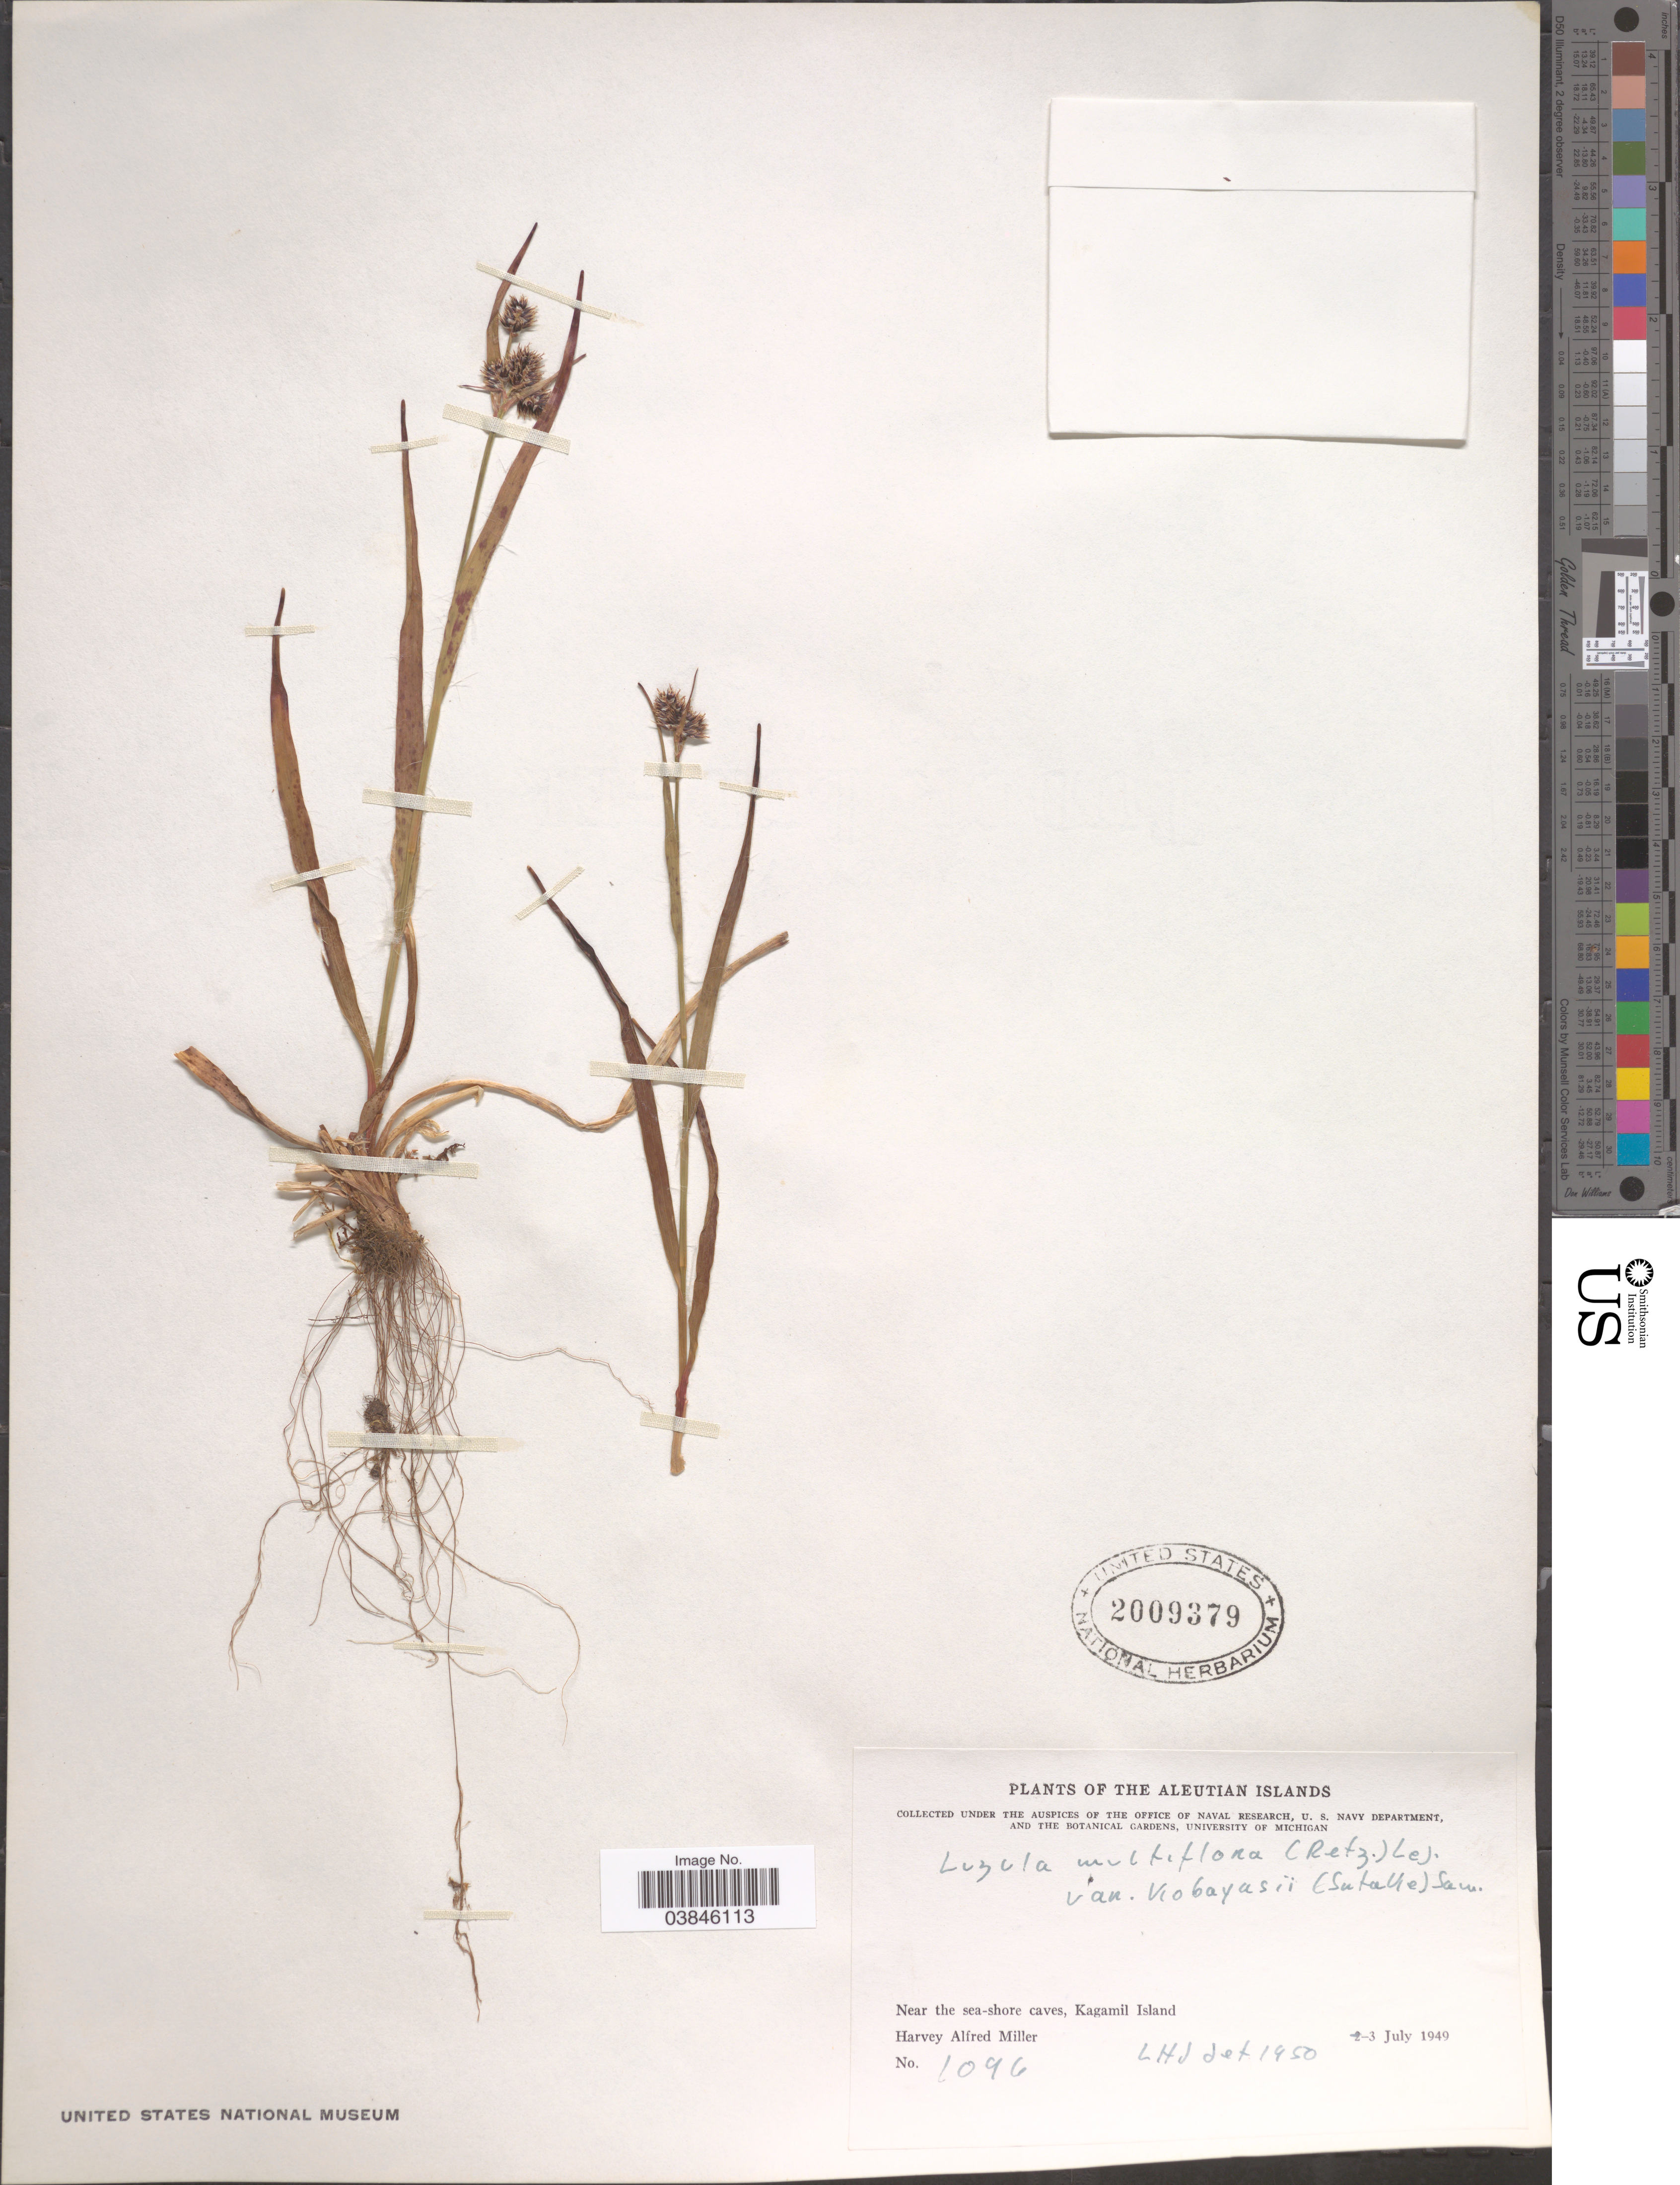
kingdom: Plantae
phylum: Tracheophyta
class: Liliopsida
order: Poales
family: Juncaceae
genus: Luzula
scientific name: Luzula multiflora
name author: (Ehrh.) Lej.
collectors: H. A. Miller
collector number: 1096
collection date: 1949-07-03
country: United States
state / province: Alaska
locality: The Aleutian Islands. Near the sea-shore caves, Kagamil Island.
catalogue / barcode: US 2009379